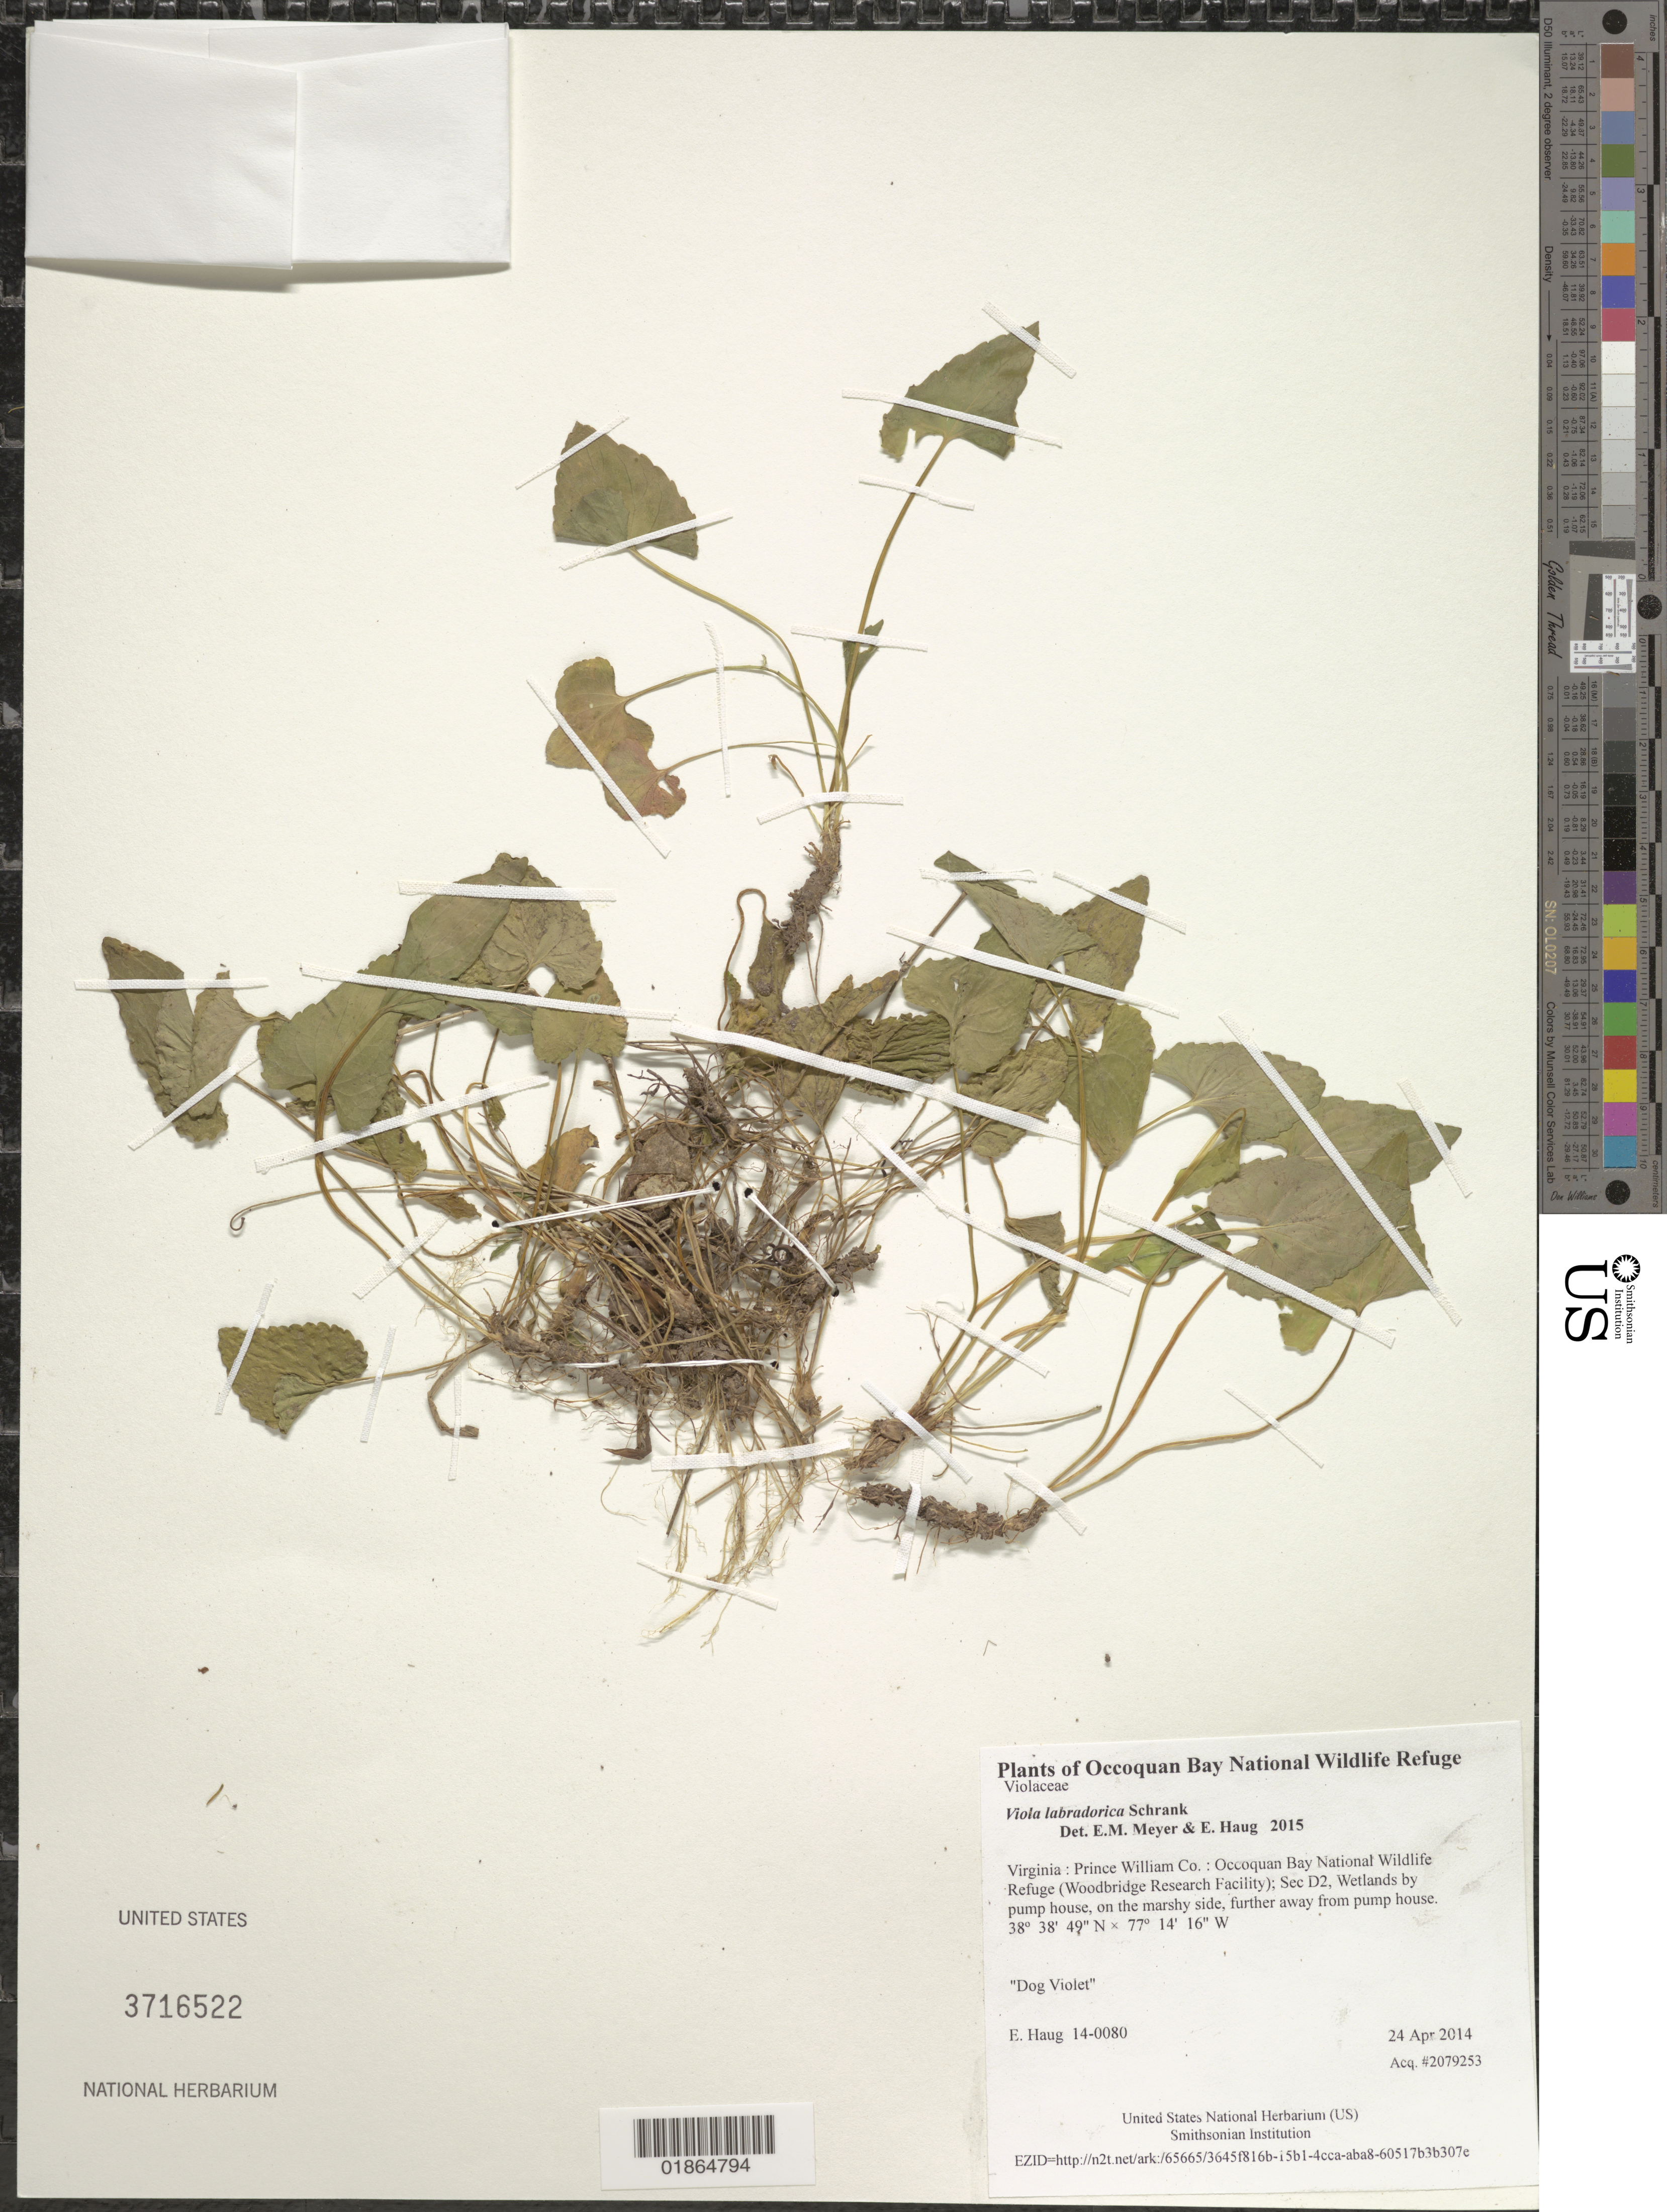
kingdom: Plantae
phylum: Tracheophyta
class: Magnoliopsida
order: Malpighiales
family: Violaceae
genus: Viola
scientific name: Viola labradorica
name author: Schrank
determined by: Meyer, E. M.; Haug, E.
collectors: E. Haug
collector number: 14-0080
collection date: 2014-04-24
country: United States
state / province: Virginia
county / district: Prince William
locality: Occoquan Bay National Wildlife Refuge (Woodbridge Research Facility); Sec D2, Wetlands by pump house, on the marshy side, further away from pump house.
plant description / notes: Dog Violet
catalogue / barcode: US 3716522